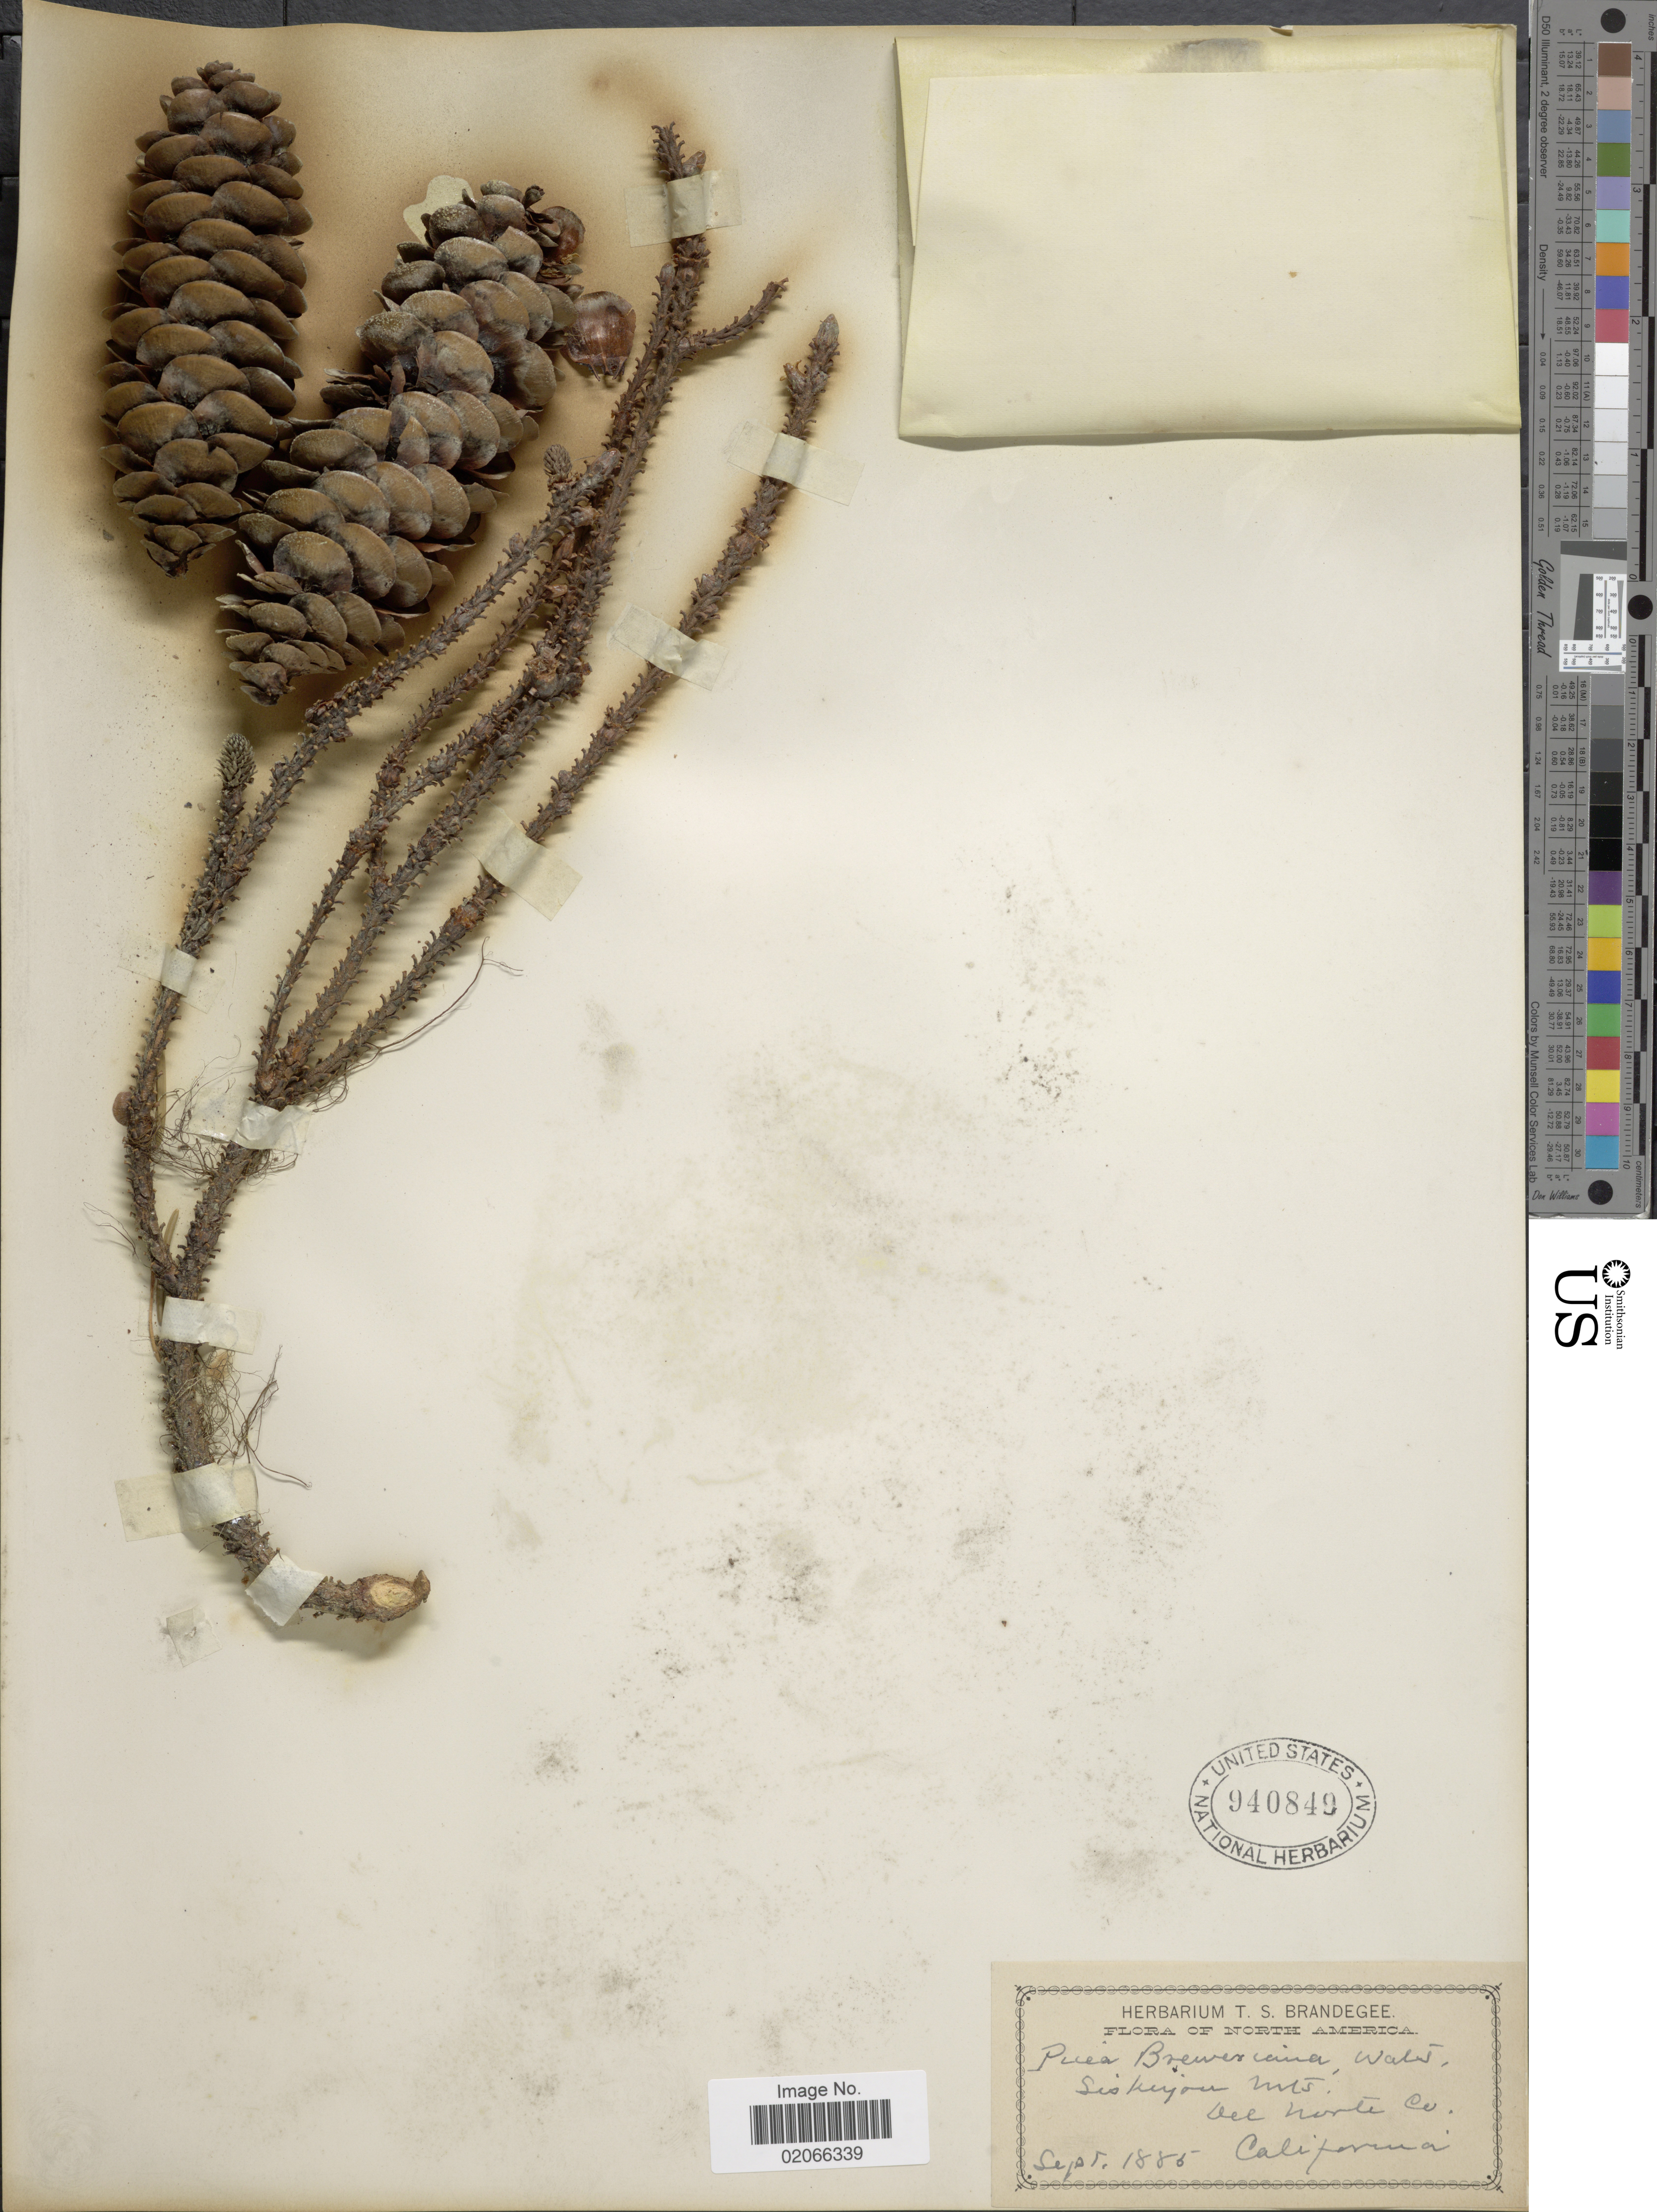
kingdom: Plantae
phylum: Tracheophyta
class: Pinopsida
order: Pinales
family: Pinaceae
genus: Picea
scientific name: Picea breweriana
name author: S. Watson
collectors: ex herb. of T. S. Brandegee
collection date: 1885-09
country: United States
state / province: California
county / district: Del Norte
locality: Sosloupi Mts., Del Norte Co.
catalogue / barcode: US 940849